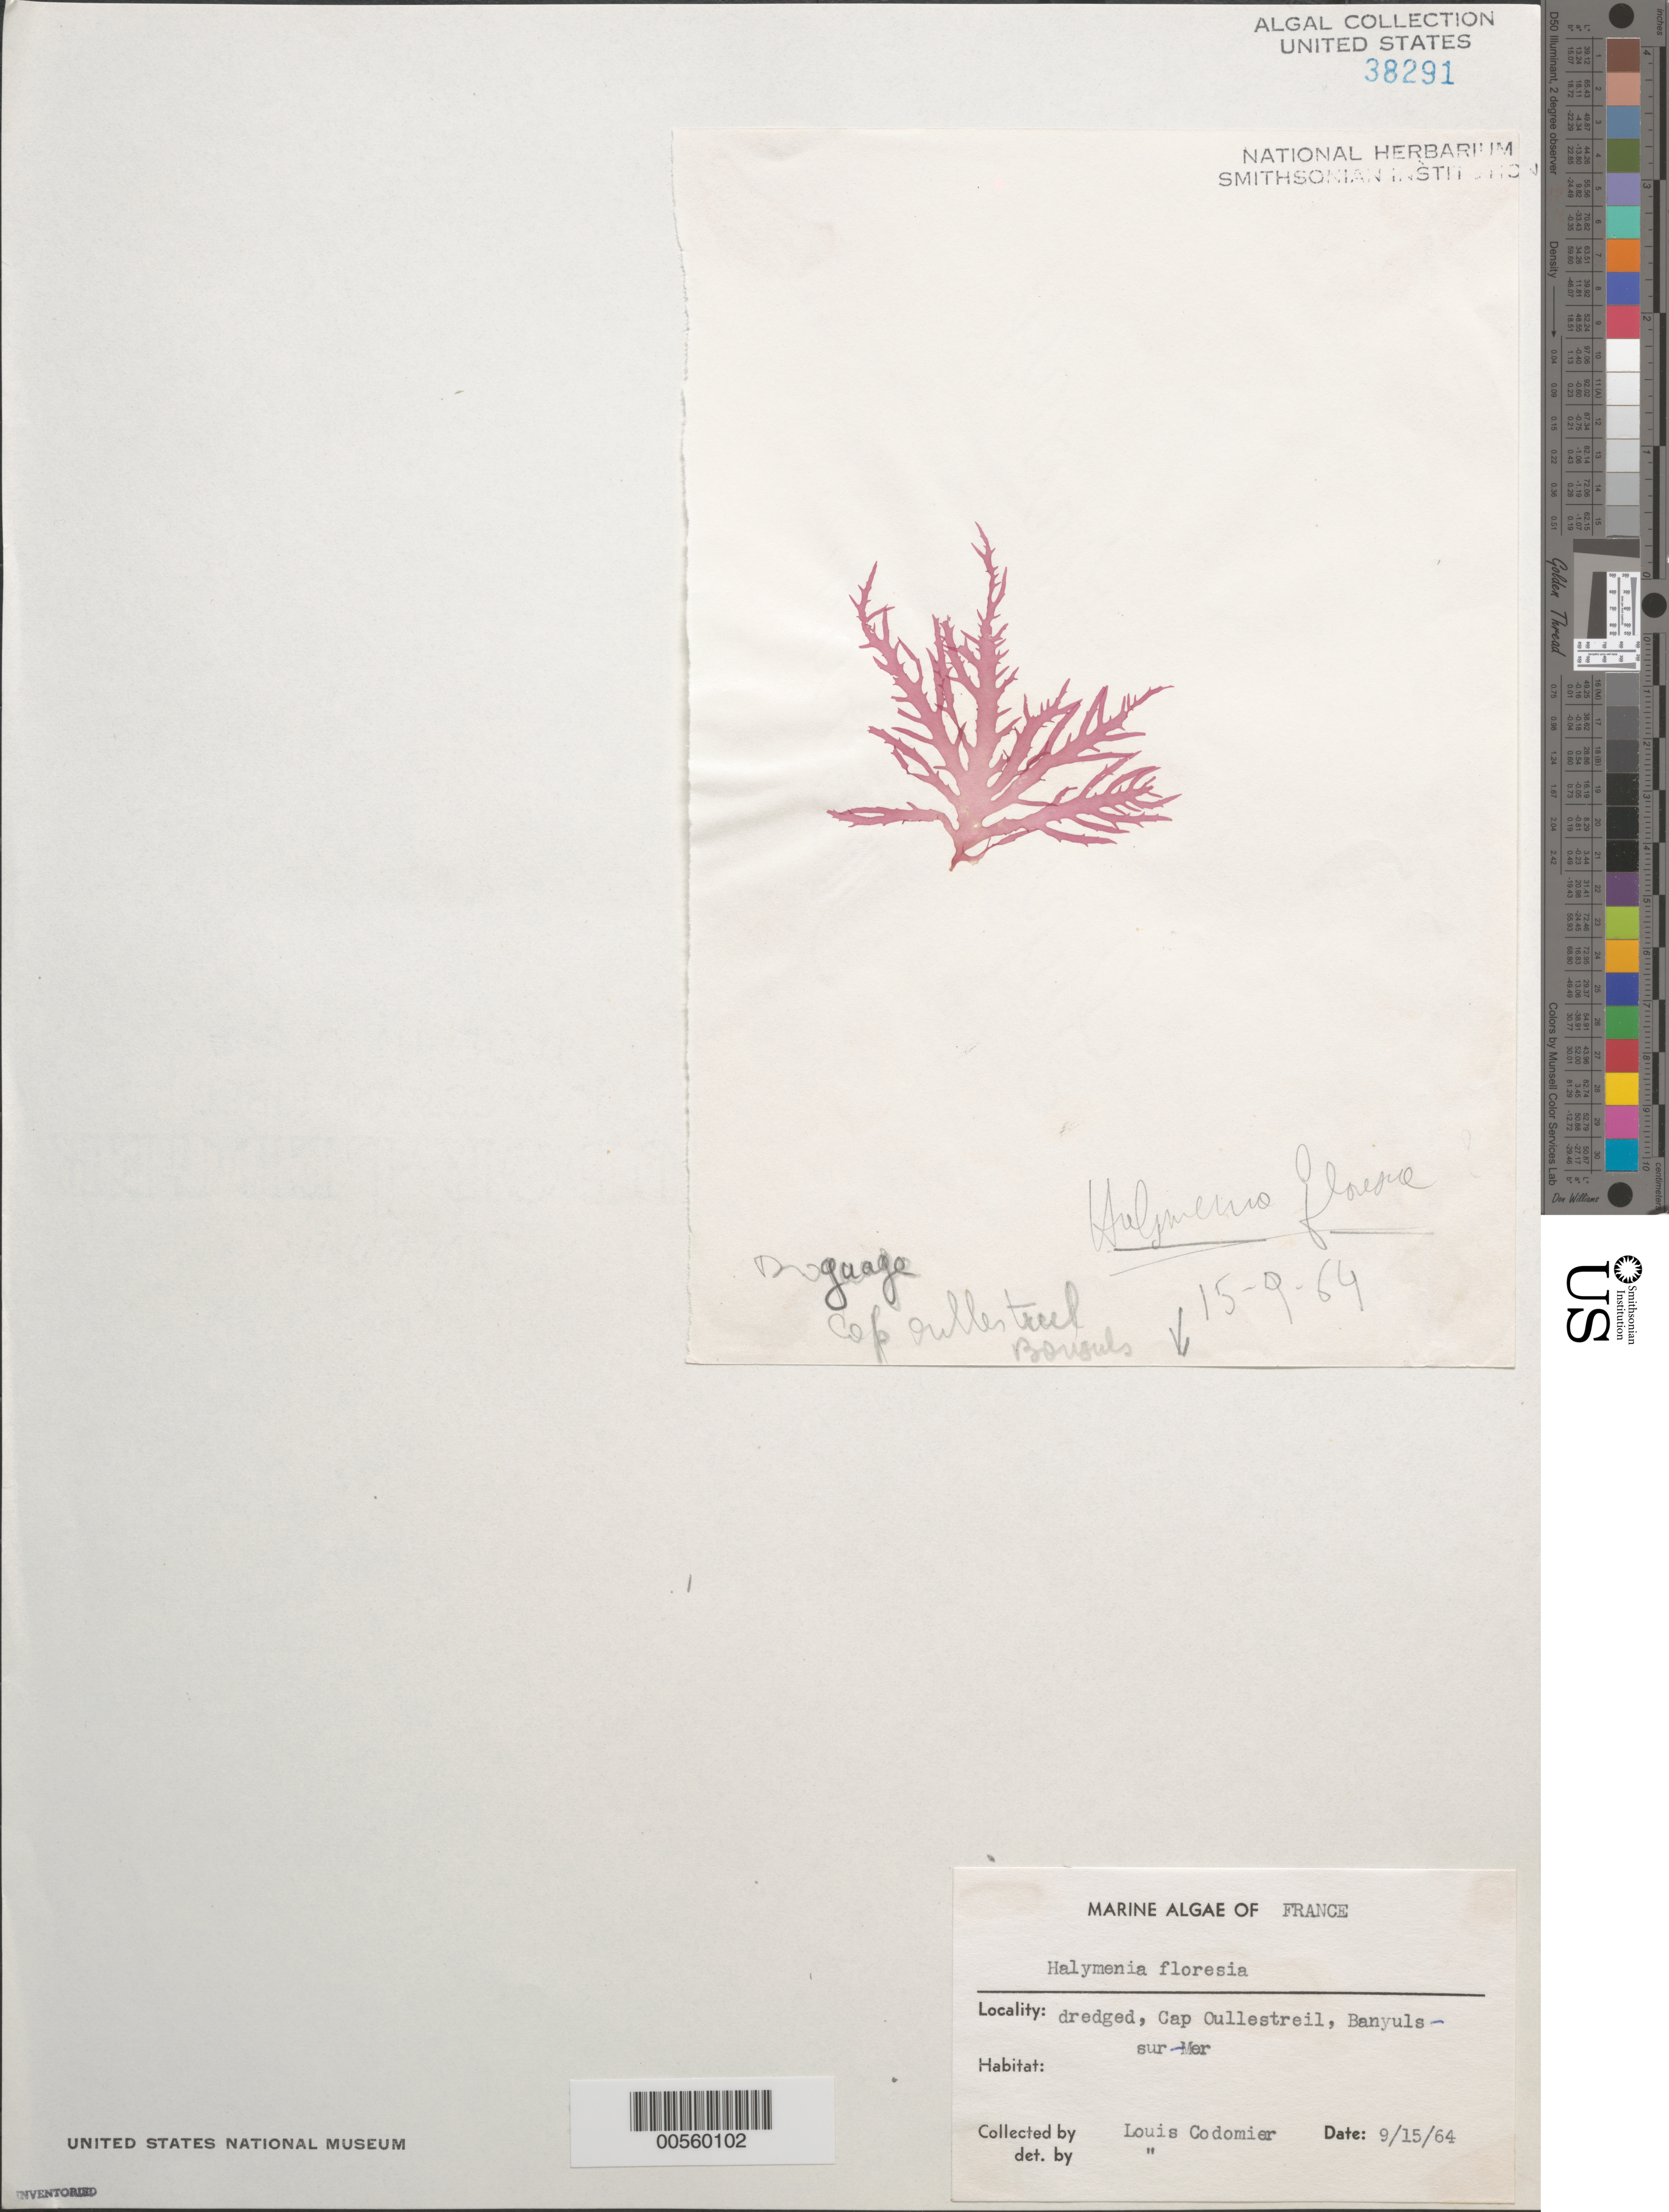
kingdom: Plantae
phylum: Rhodophyta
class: Florideophyceae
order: Halymeniales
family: Halymeniaceae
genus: Halymenia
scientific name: Halymenia floresii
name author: (Clemente) C. Agardh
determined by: Codomier, L.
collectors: L. Codomier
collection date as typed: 15 Sep 1964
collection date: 1964-09-15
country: France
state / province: Occitanie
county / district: Pyrénées-Orientales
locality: Cap Oullestreil, near Banyuls-sur-Mer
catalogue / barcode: US 38291